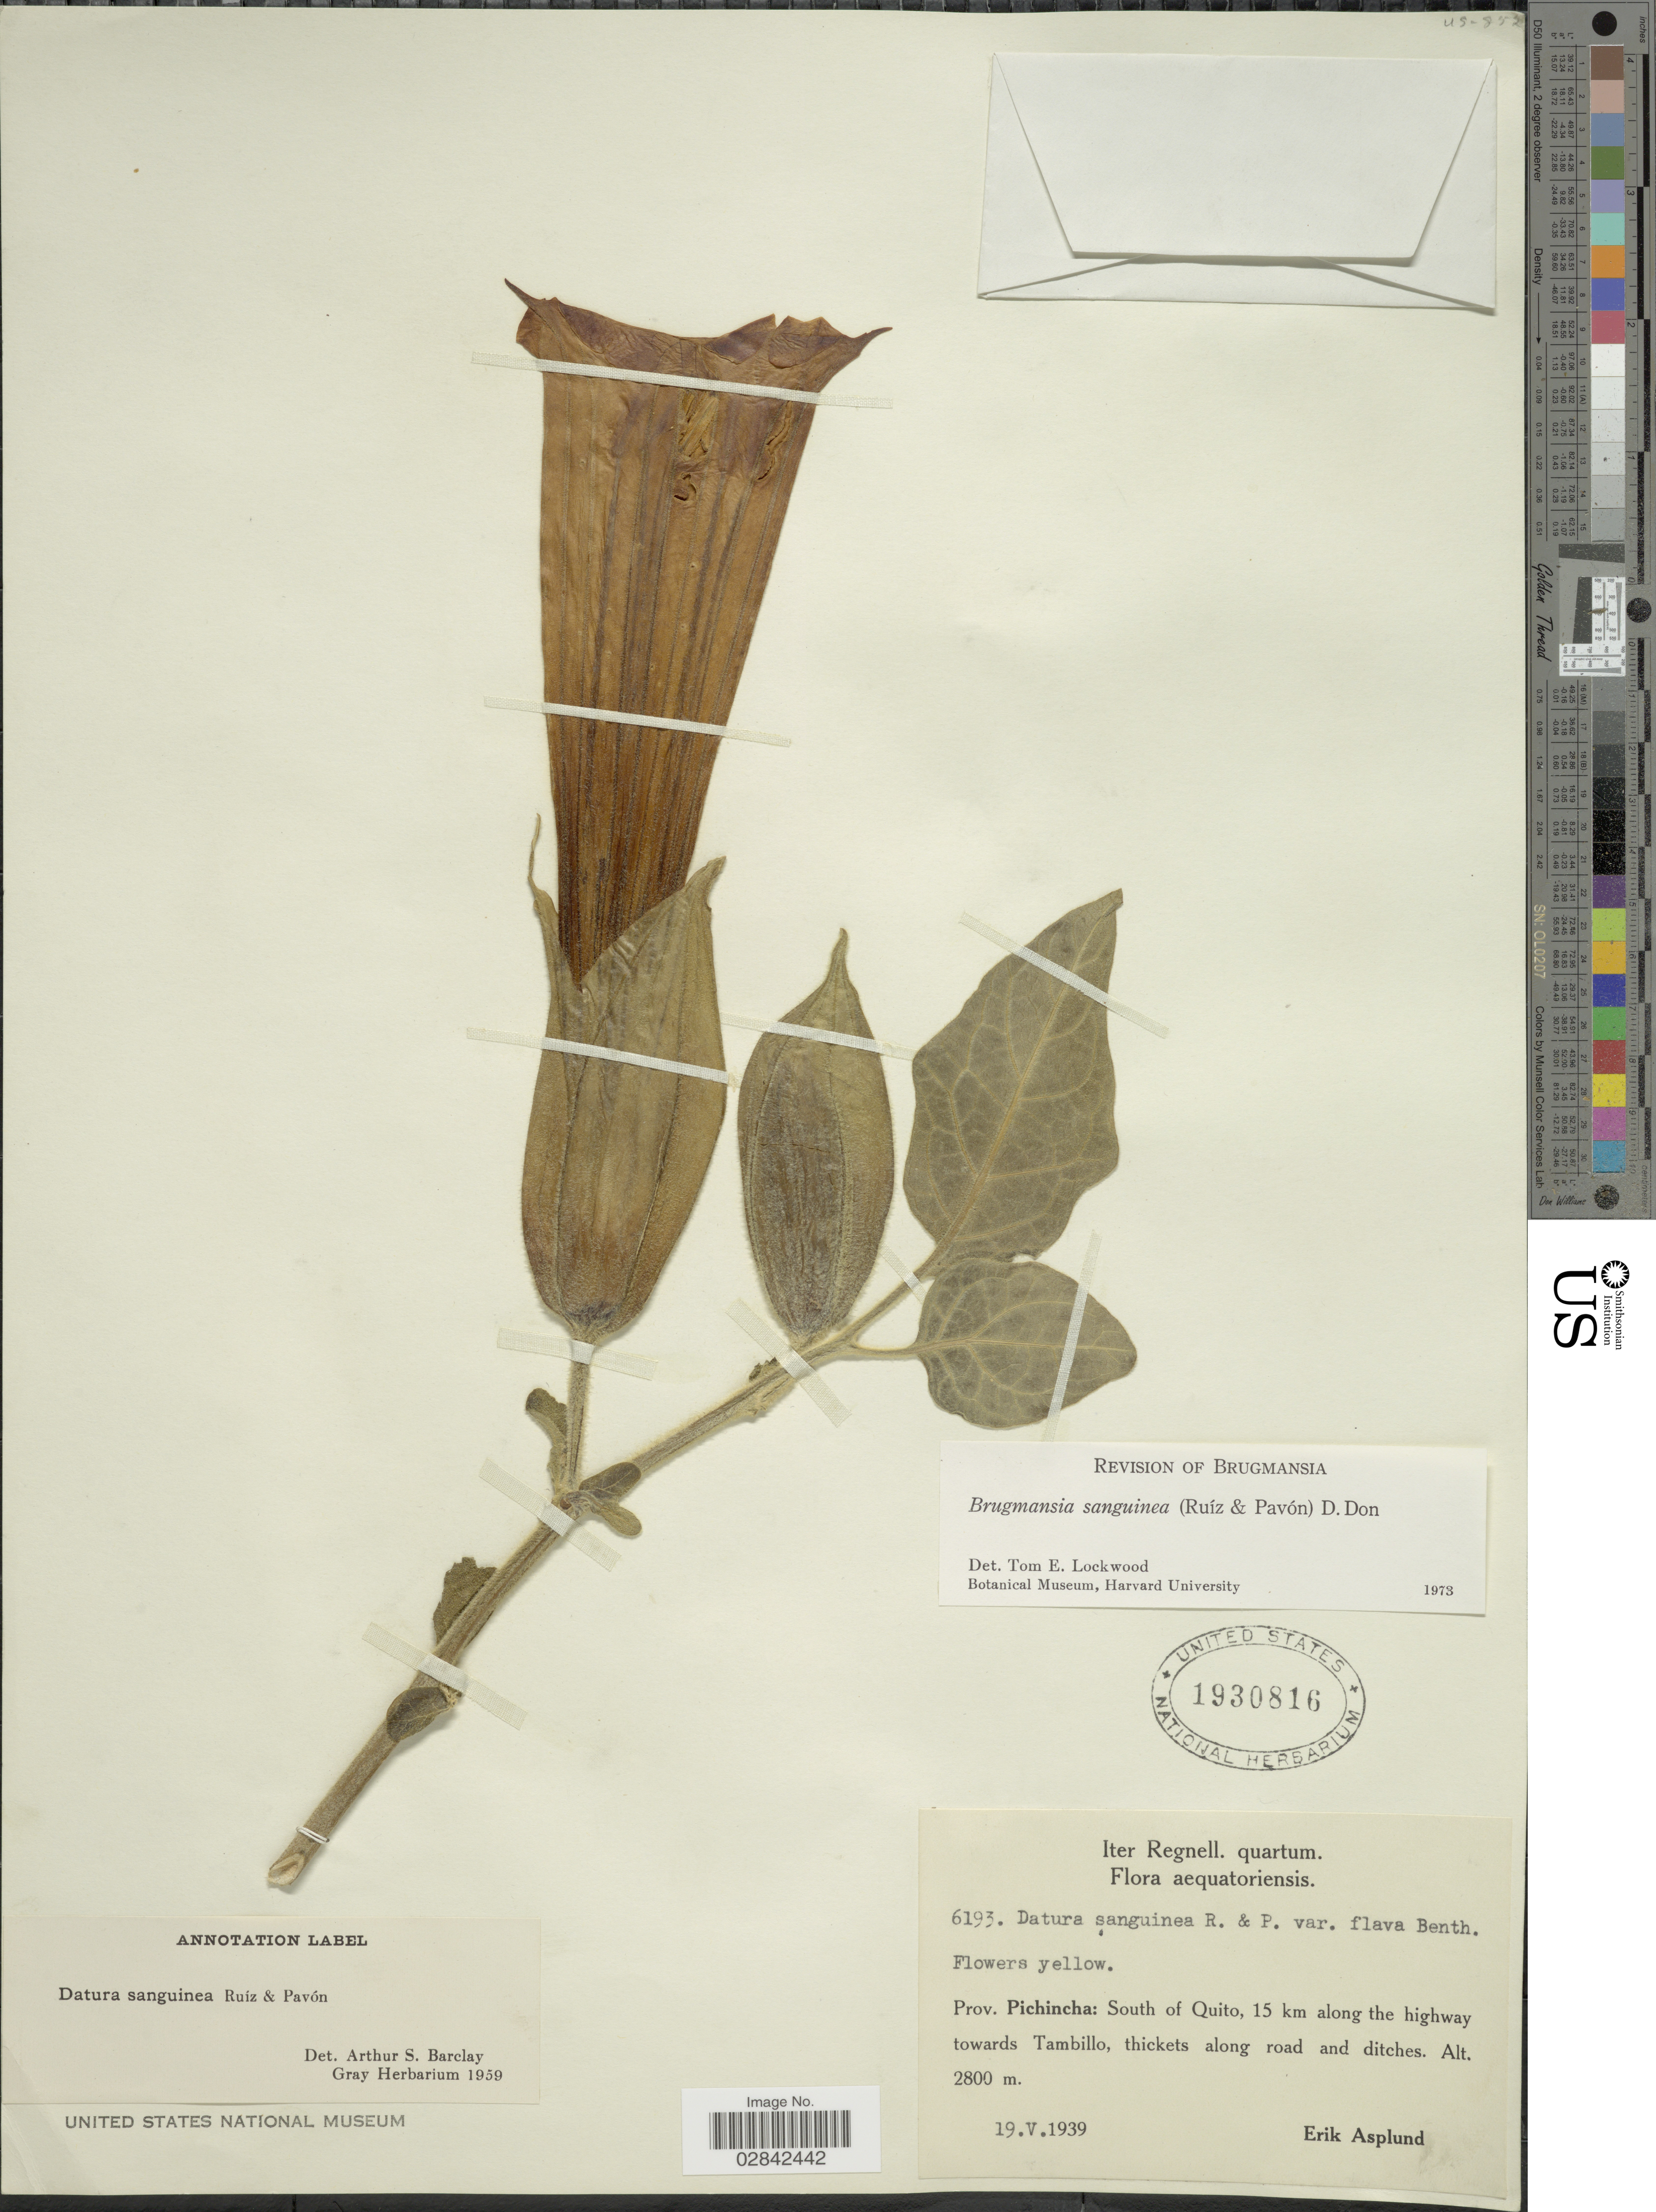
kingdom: Plantae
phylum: Tracheophyta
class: Magnoliopsida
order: Solanales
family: Solanaceae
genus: Brugmansia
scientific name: Brugmansia sanguinea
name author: (Ruiz & Pav.) D. Don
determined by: Lockwood, T. E.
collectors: E. Asplund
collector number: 6193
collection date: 1939-05-19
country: Ecuador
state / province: Pichincha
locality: South of Quito, 15 km along the highway towards Tambillo, thickets along road and ditches.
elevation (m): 2800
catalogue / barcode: US 1930816